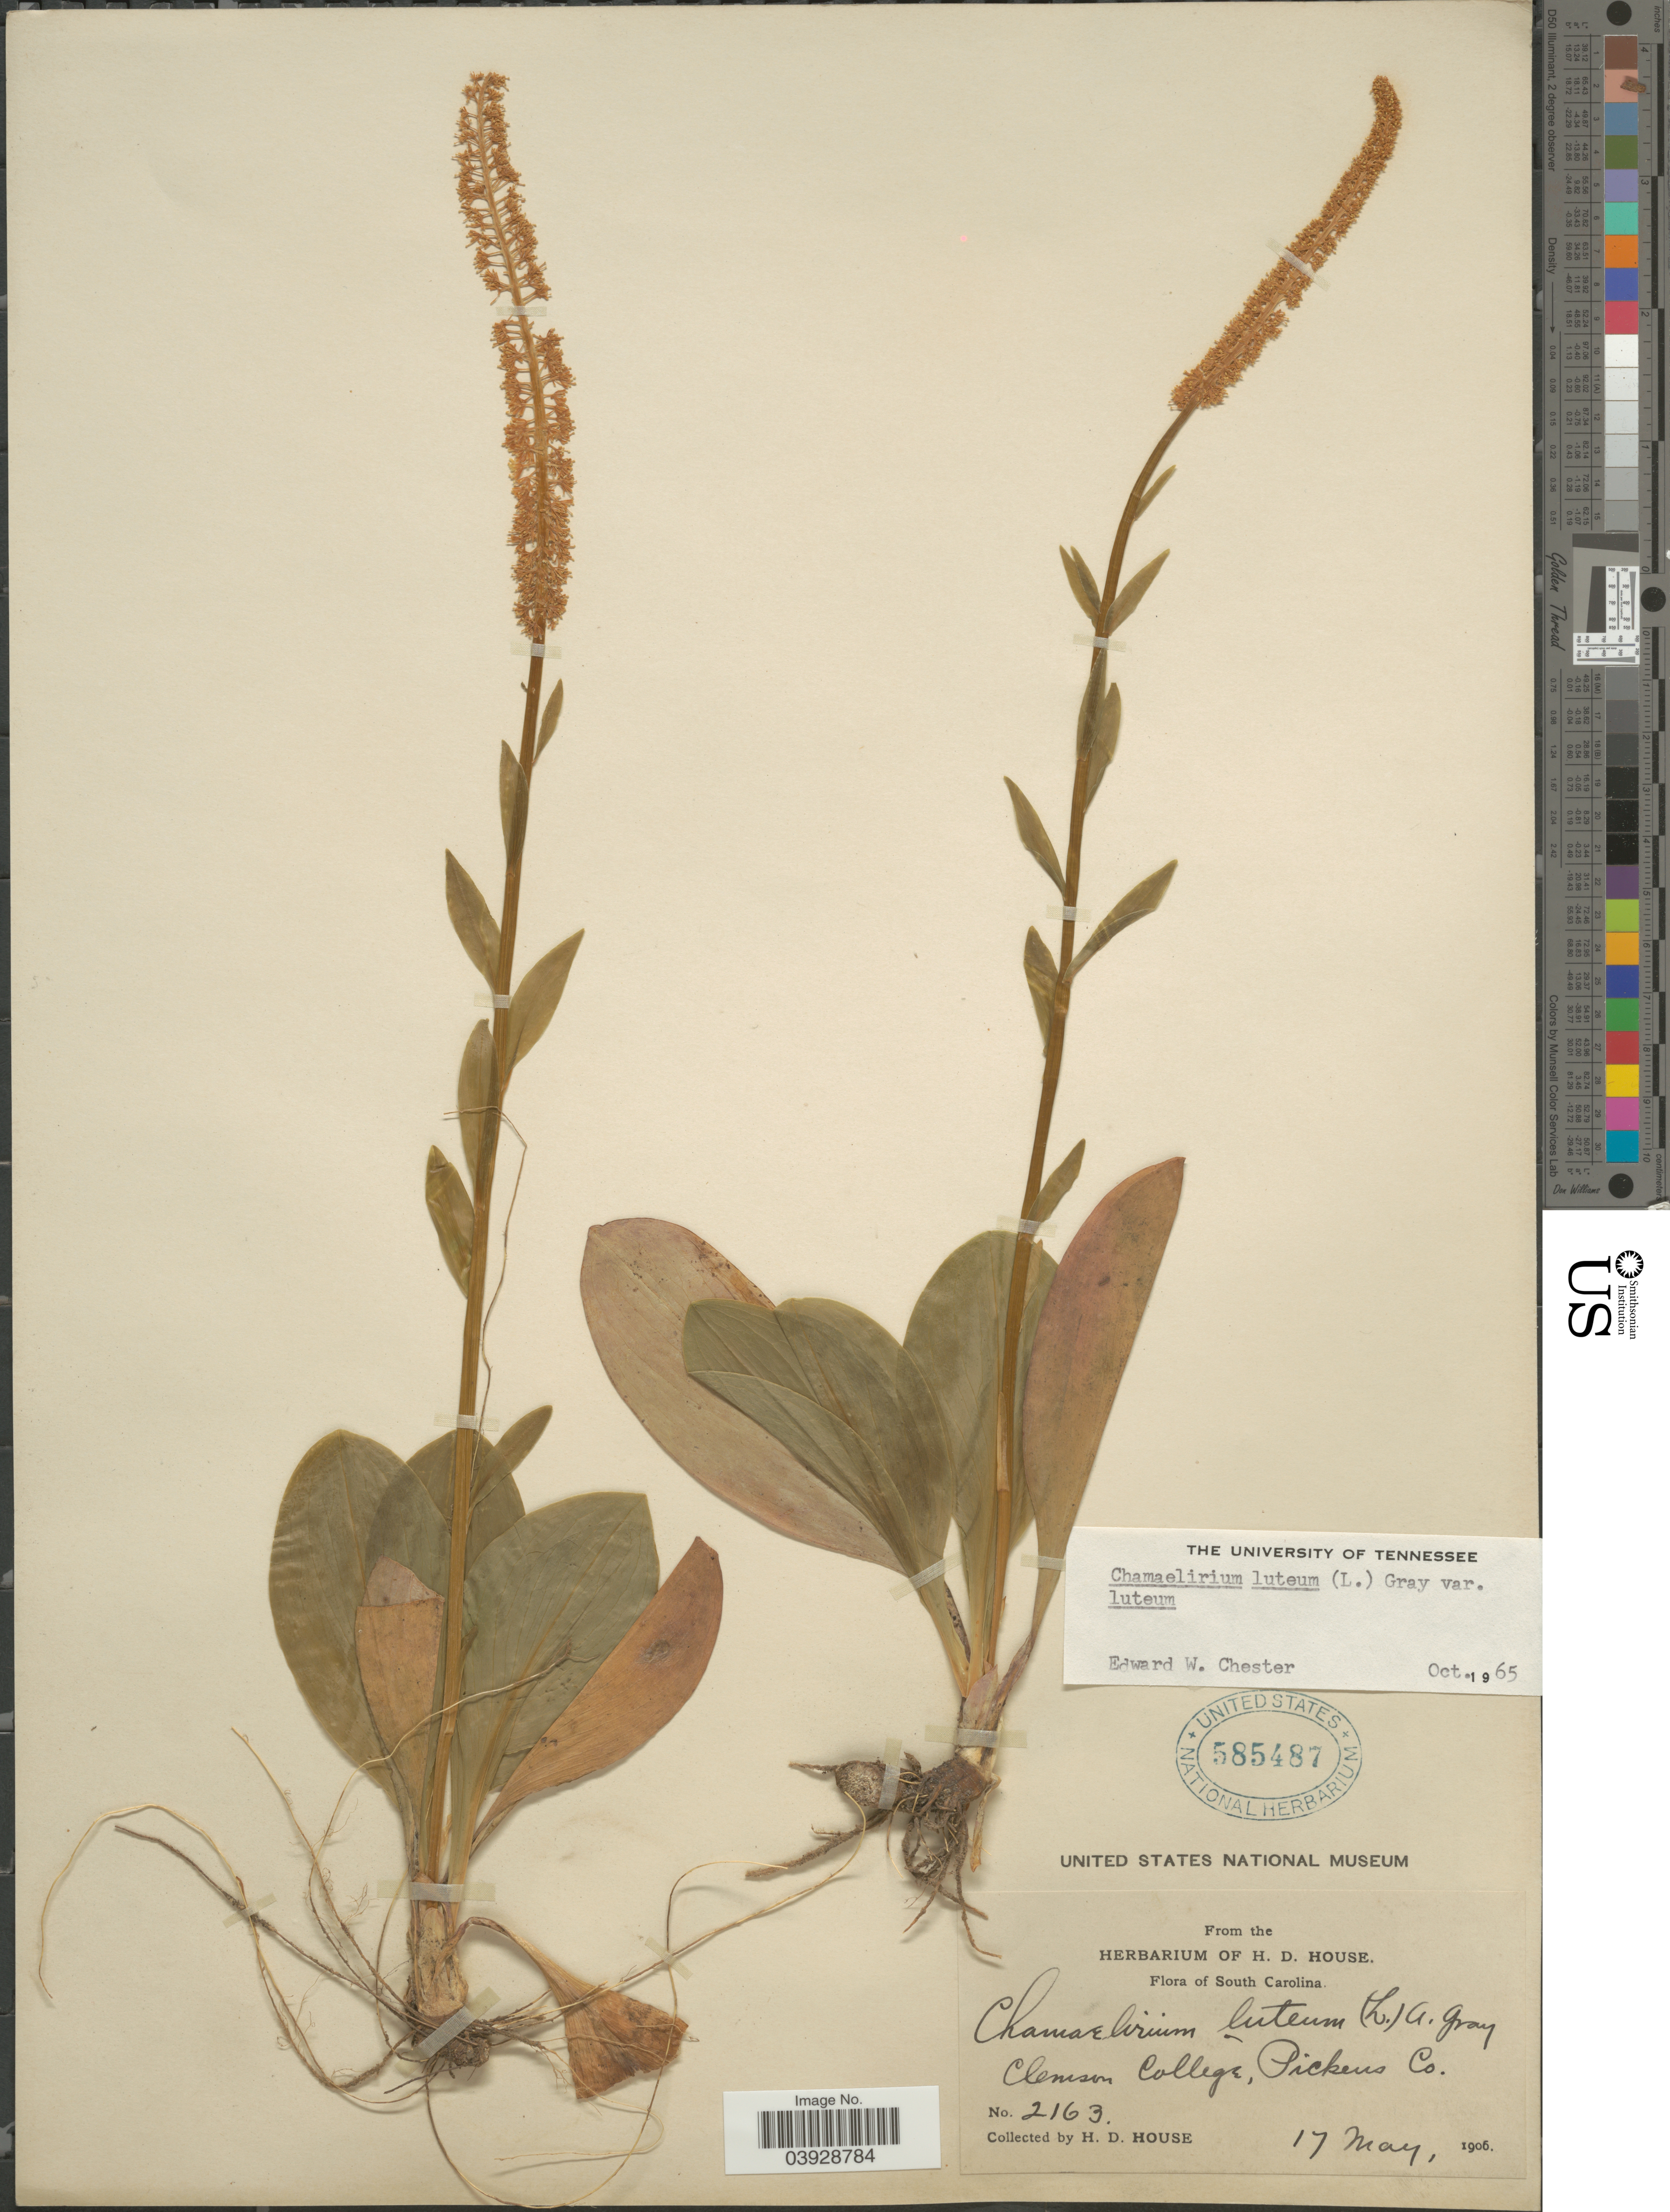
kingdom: Plantae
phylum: Tracheophyta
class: Liliopsida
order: Liliales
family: Melanthiaceae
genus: Chamaelirium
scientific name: Chamaelirium luteum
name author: (L.) A. Gray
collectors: H. D. House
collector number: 2163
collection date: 1906-05-17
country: United States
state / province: South Carolina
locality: Clemson College, Pickens Co.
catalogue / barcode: US 585487